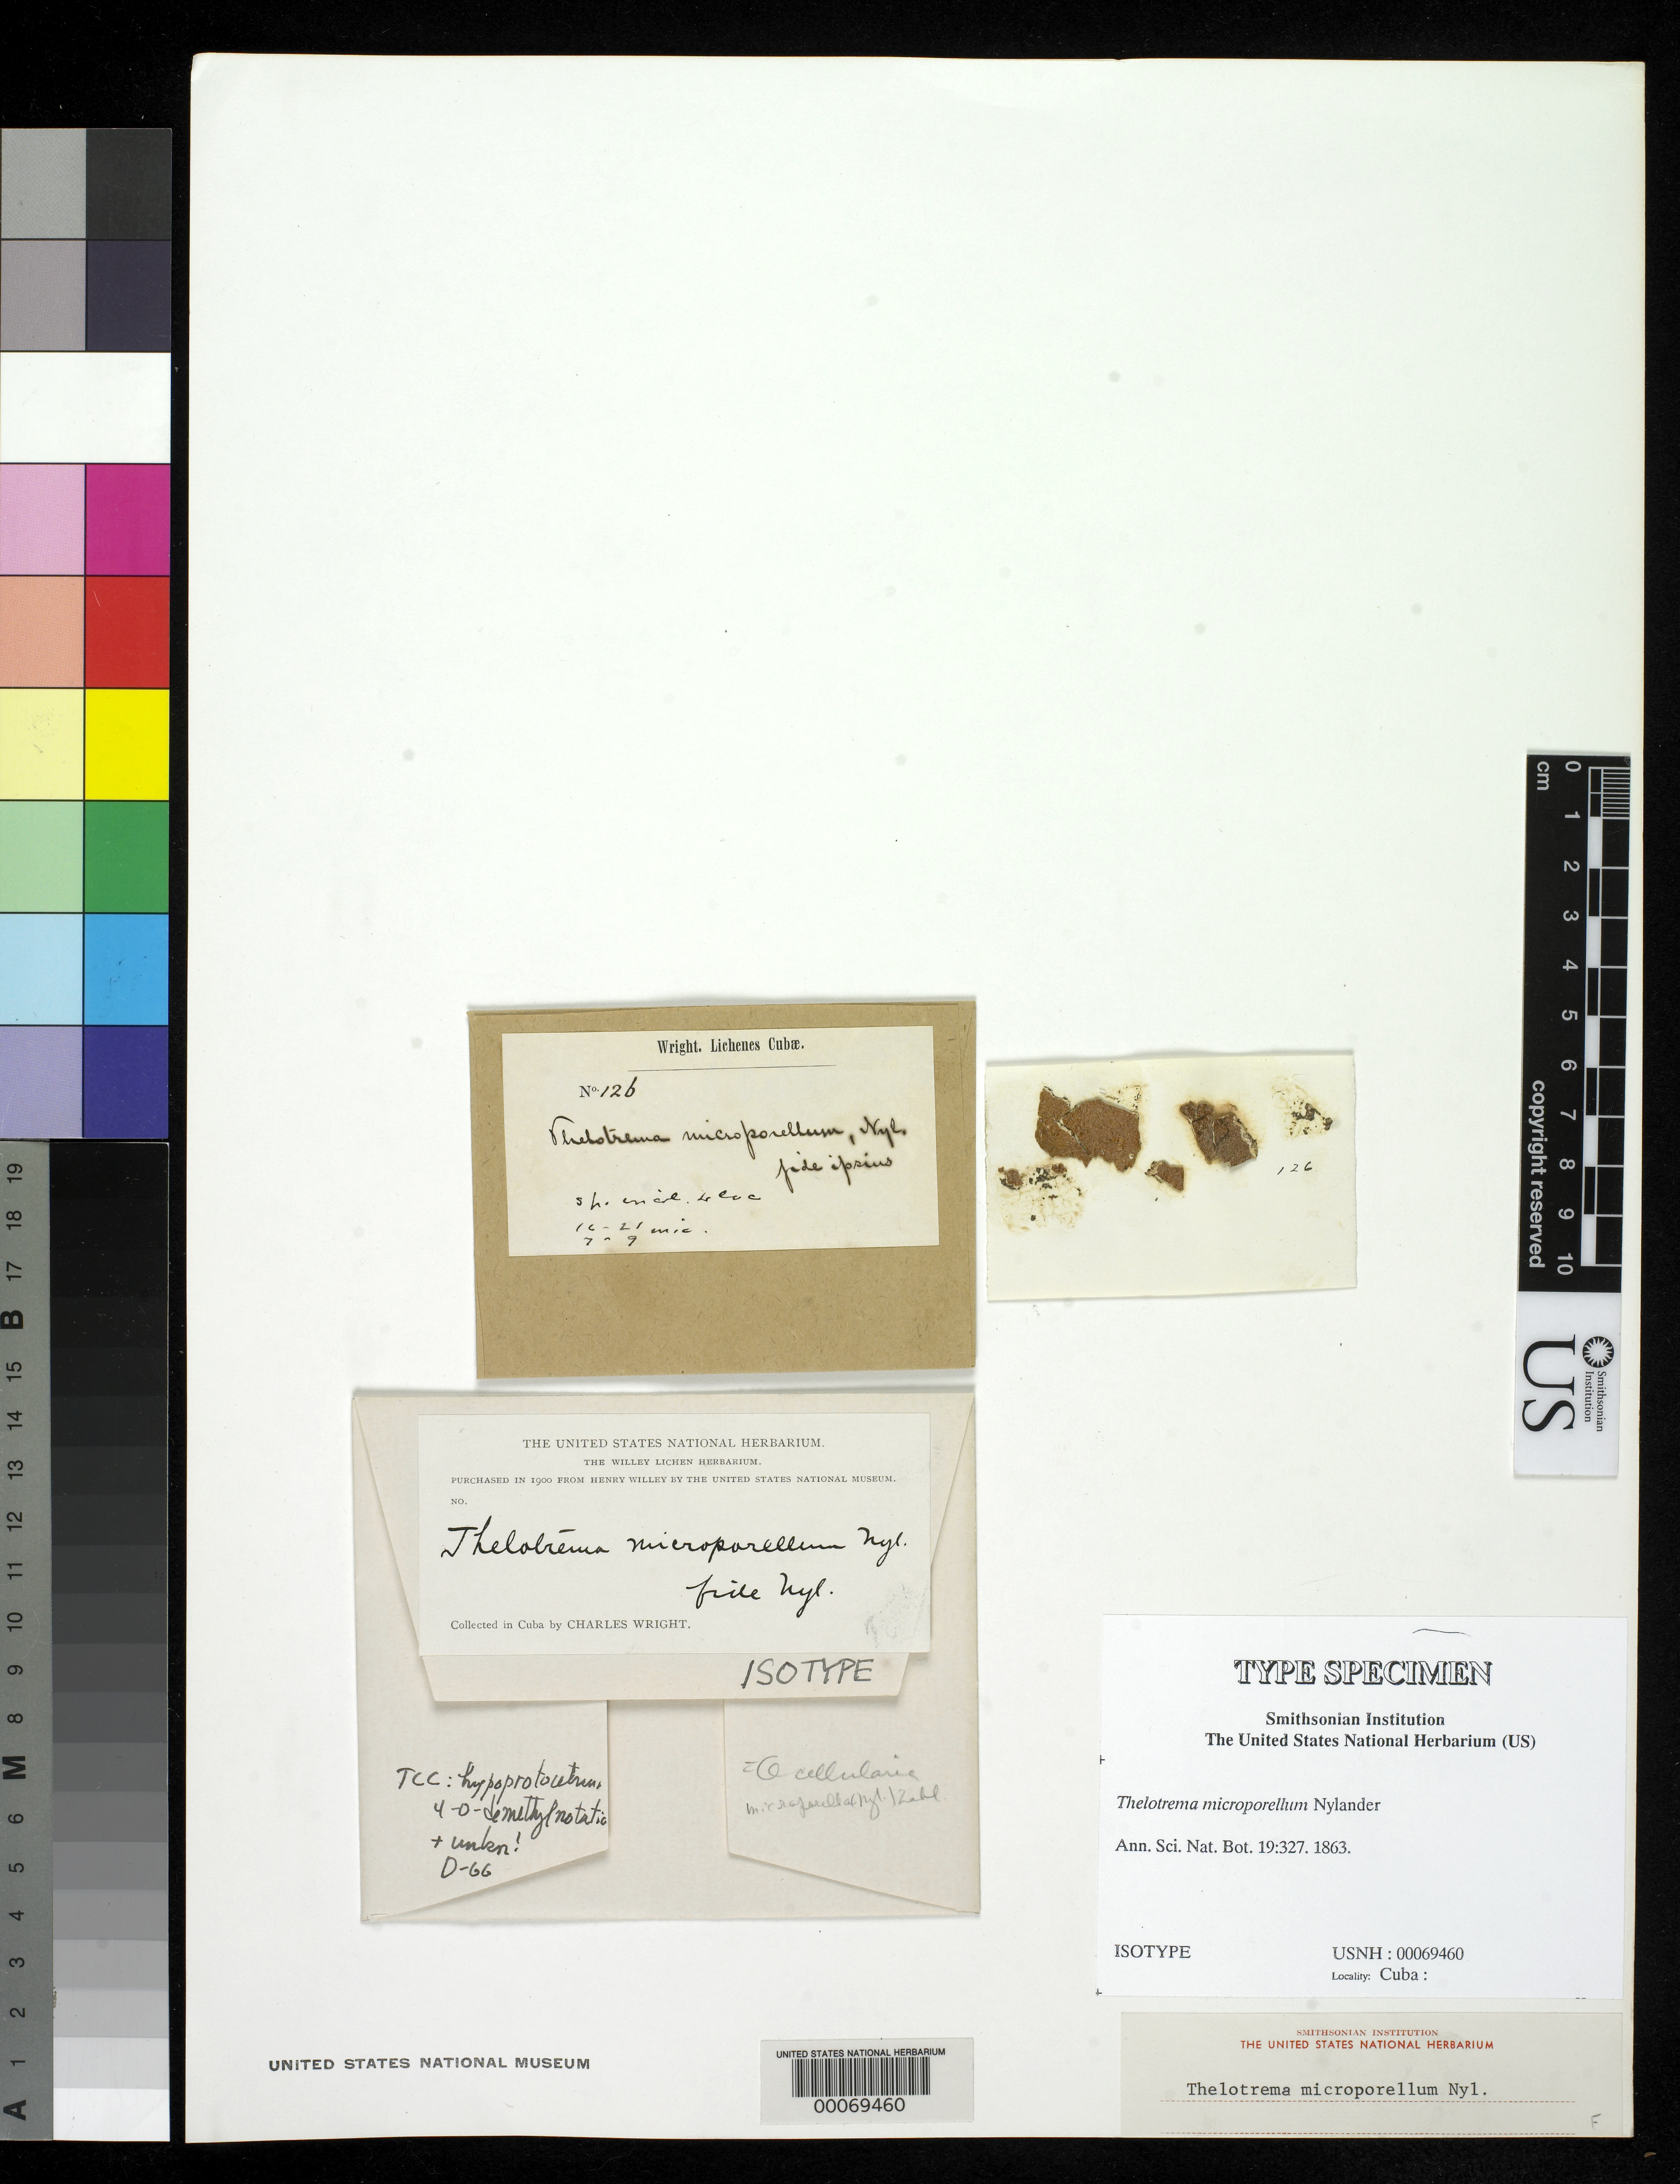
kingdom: Fungi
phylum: Ascomycota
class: Lecanoromycetes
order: Ostropales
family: Graphidaceae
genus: Thelotrema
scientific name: Thelotrema microporellum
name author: Nyl.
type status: Isotype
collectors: C. Wright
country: Cuba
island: Greater Antilles